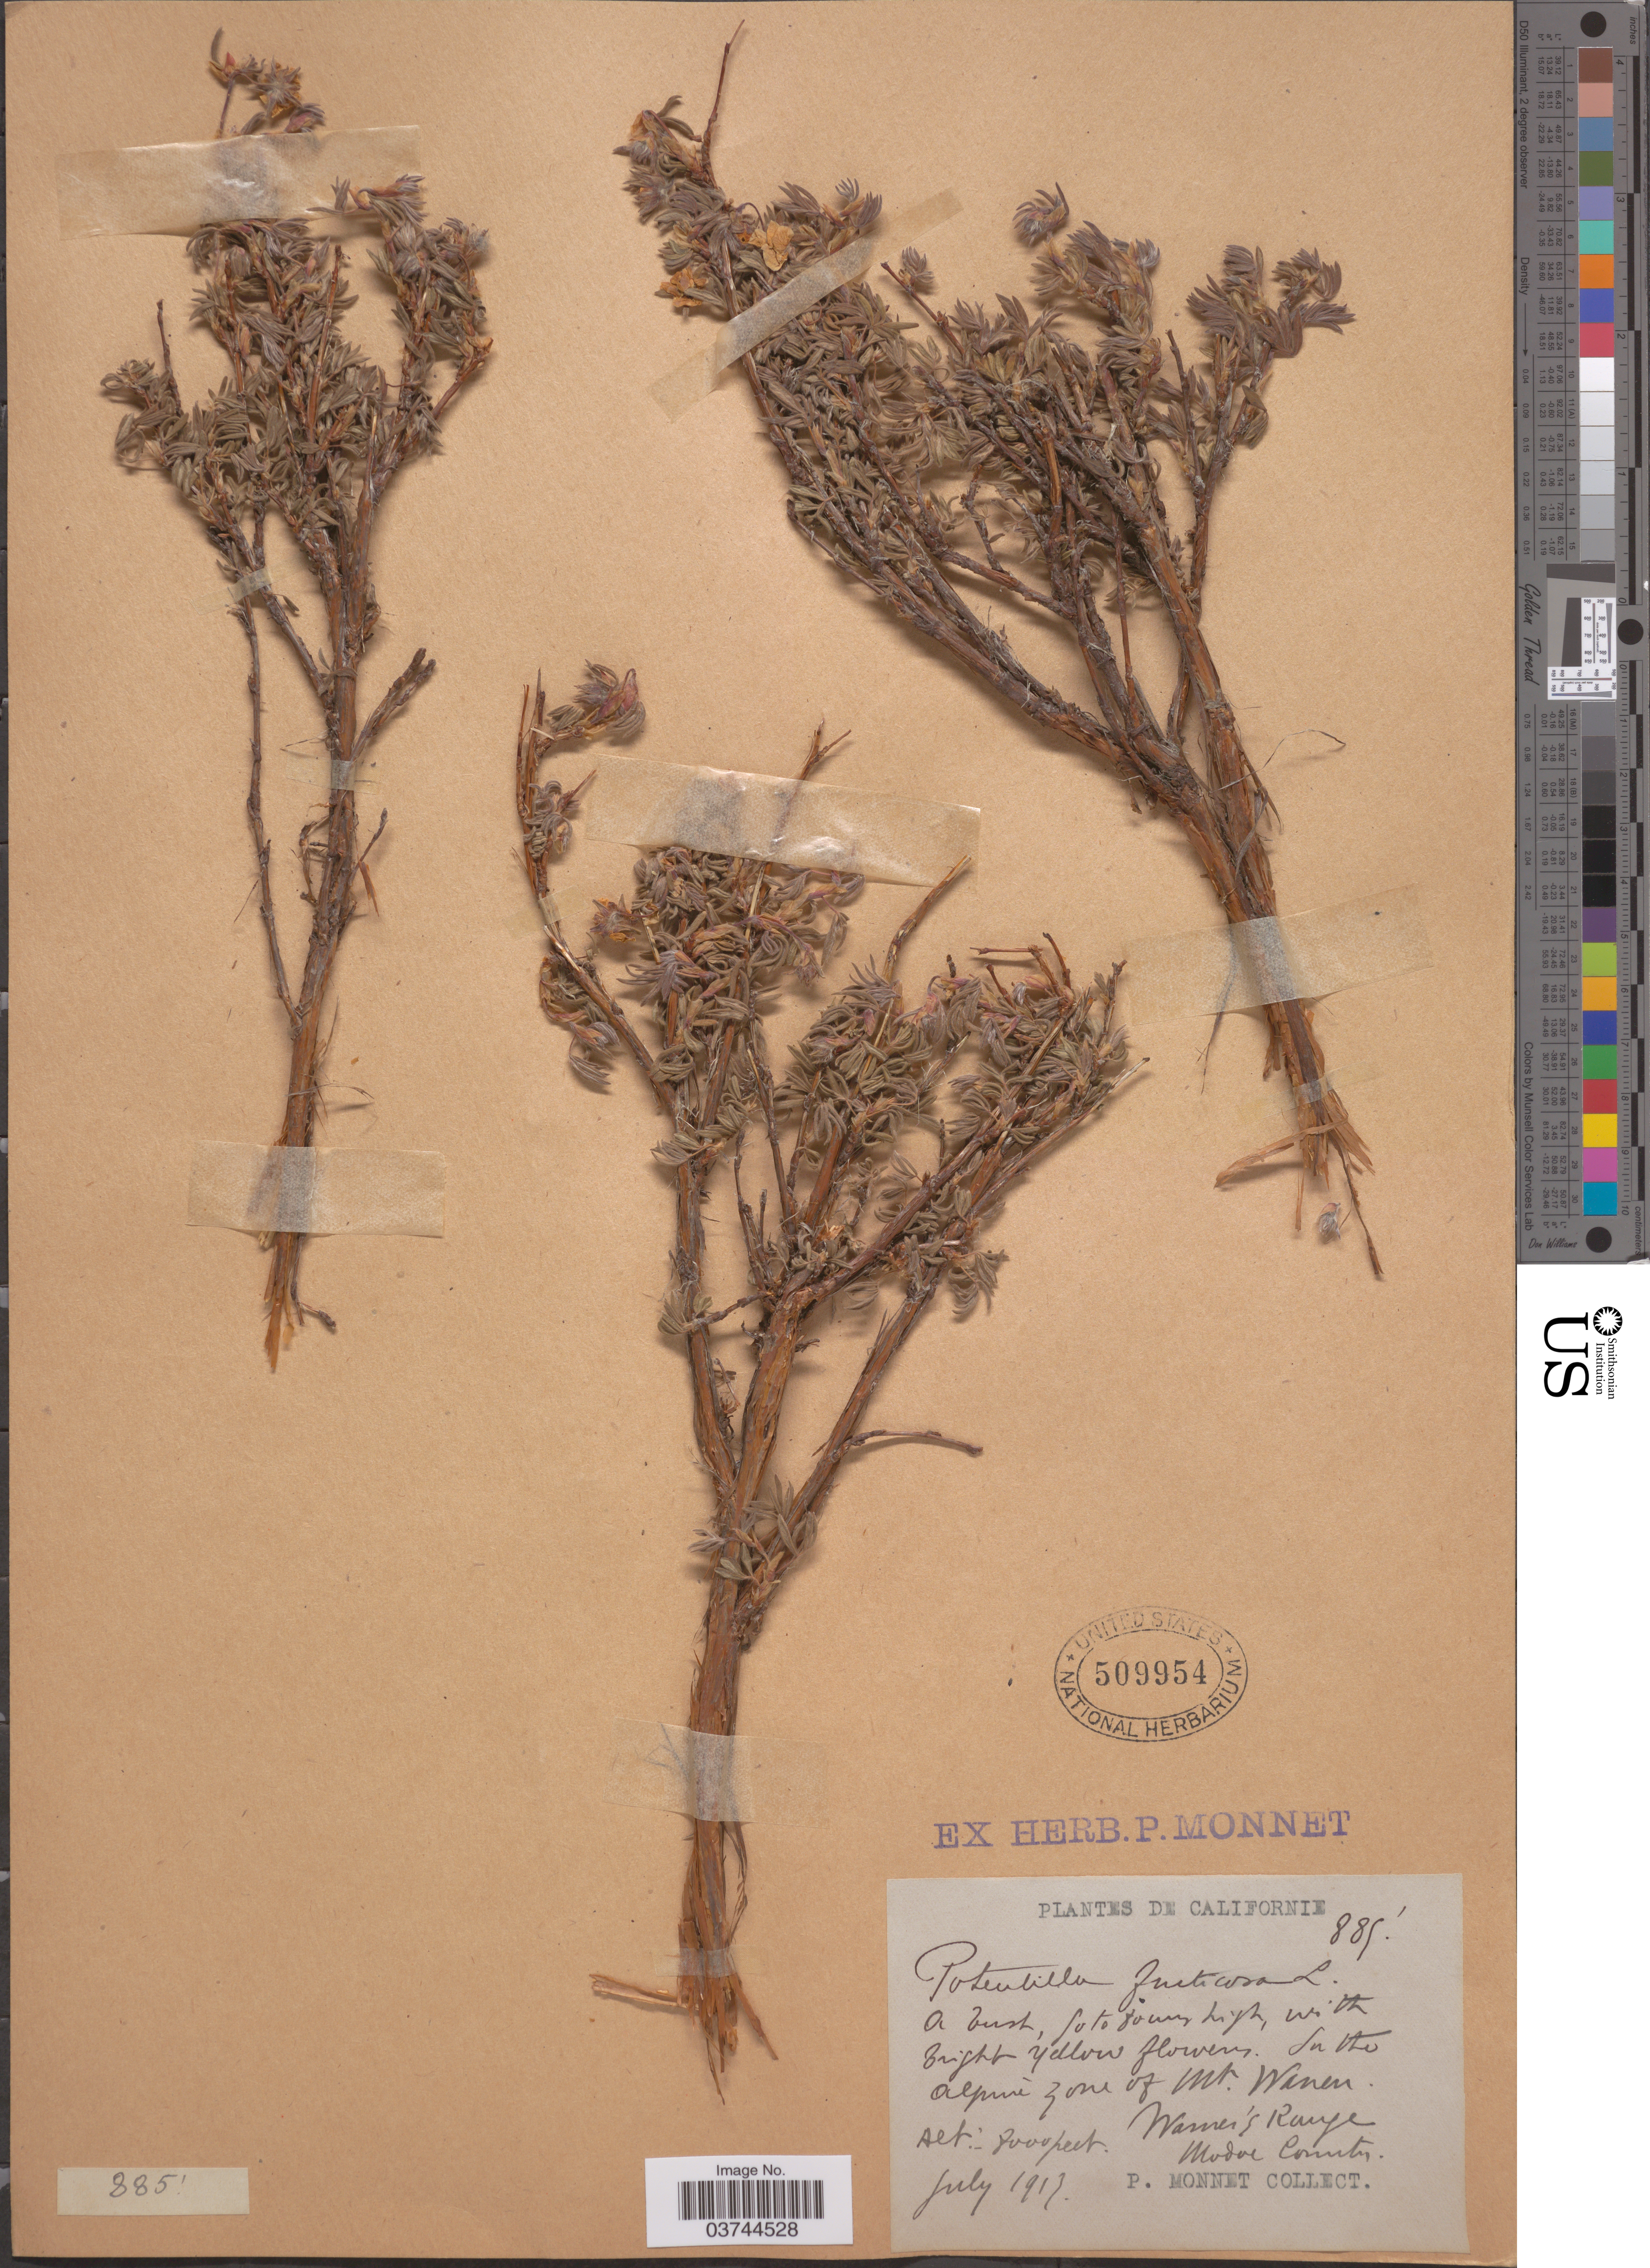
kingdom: Plantae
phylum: Tracheophyta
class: Magnoliopsida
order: Rosales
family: Rosaceae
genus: Dasiphora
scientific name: Dasiphora fruticosa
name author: (L.) Rydb.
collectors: P. Monnet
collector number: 885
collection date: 1915-07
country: United States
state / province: California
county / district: Modoc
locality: In the alpine zone of Mt. Warren. Warner's Range. Modoc County.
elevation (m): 2438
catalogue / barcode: US 509954